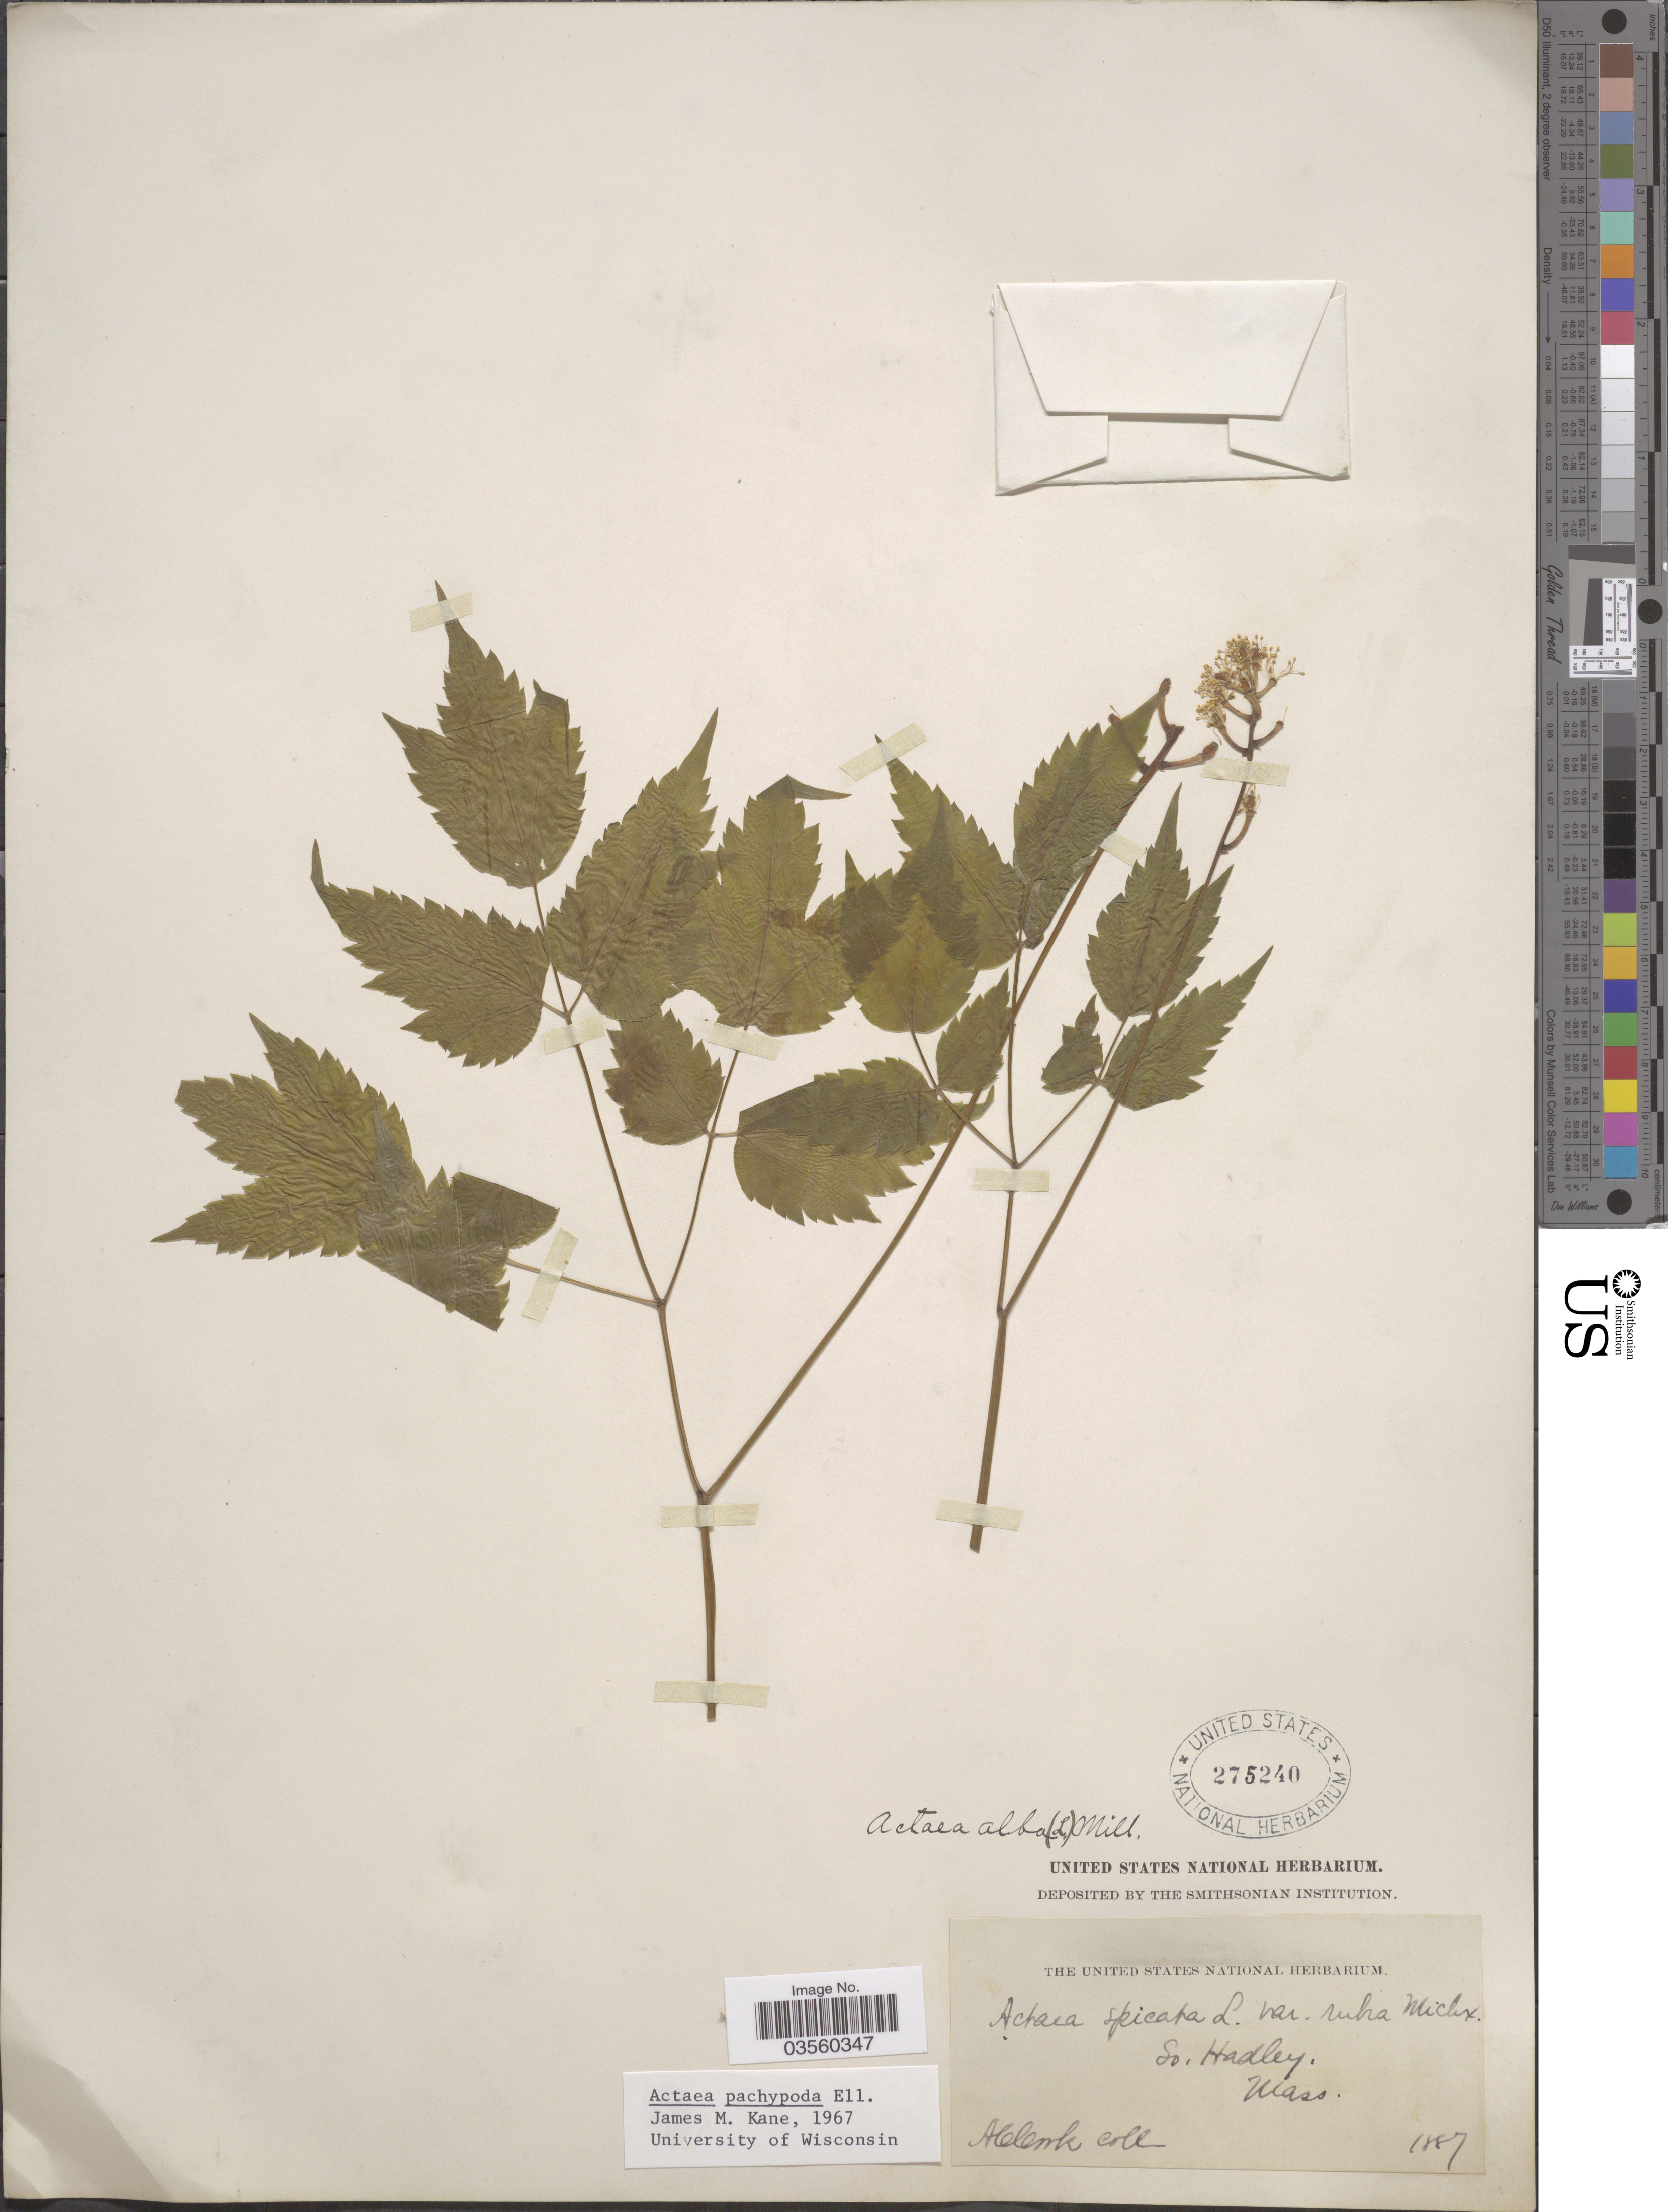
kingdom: Plantae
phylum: Tracheophyta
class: Magnoliopsida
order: Ranunculales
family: Ranunculaceae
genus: Actaea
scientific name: Actaea pachypoda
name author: Elliott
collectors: A. Cook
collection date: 1887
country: United States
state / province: Massachusetts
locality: So. Hadley.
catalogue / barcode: US 275240